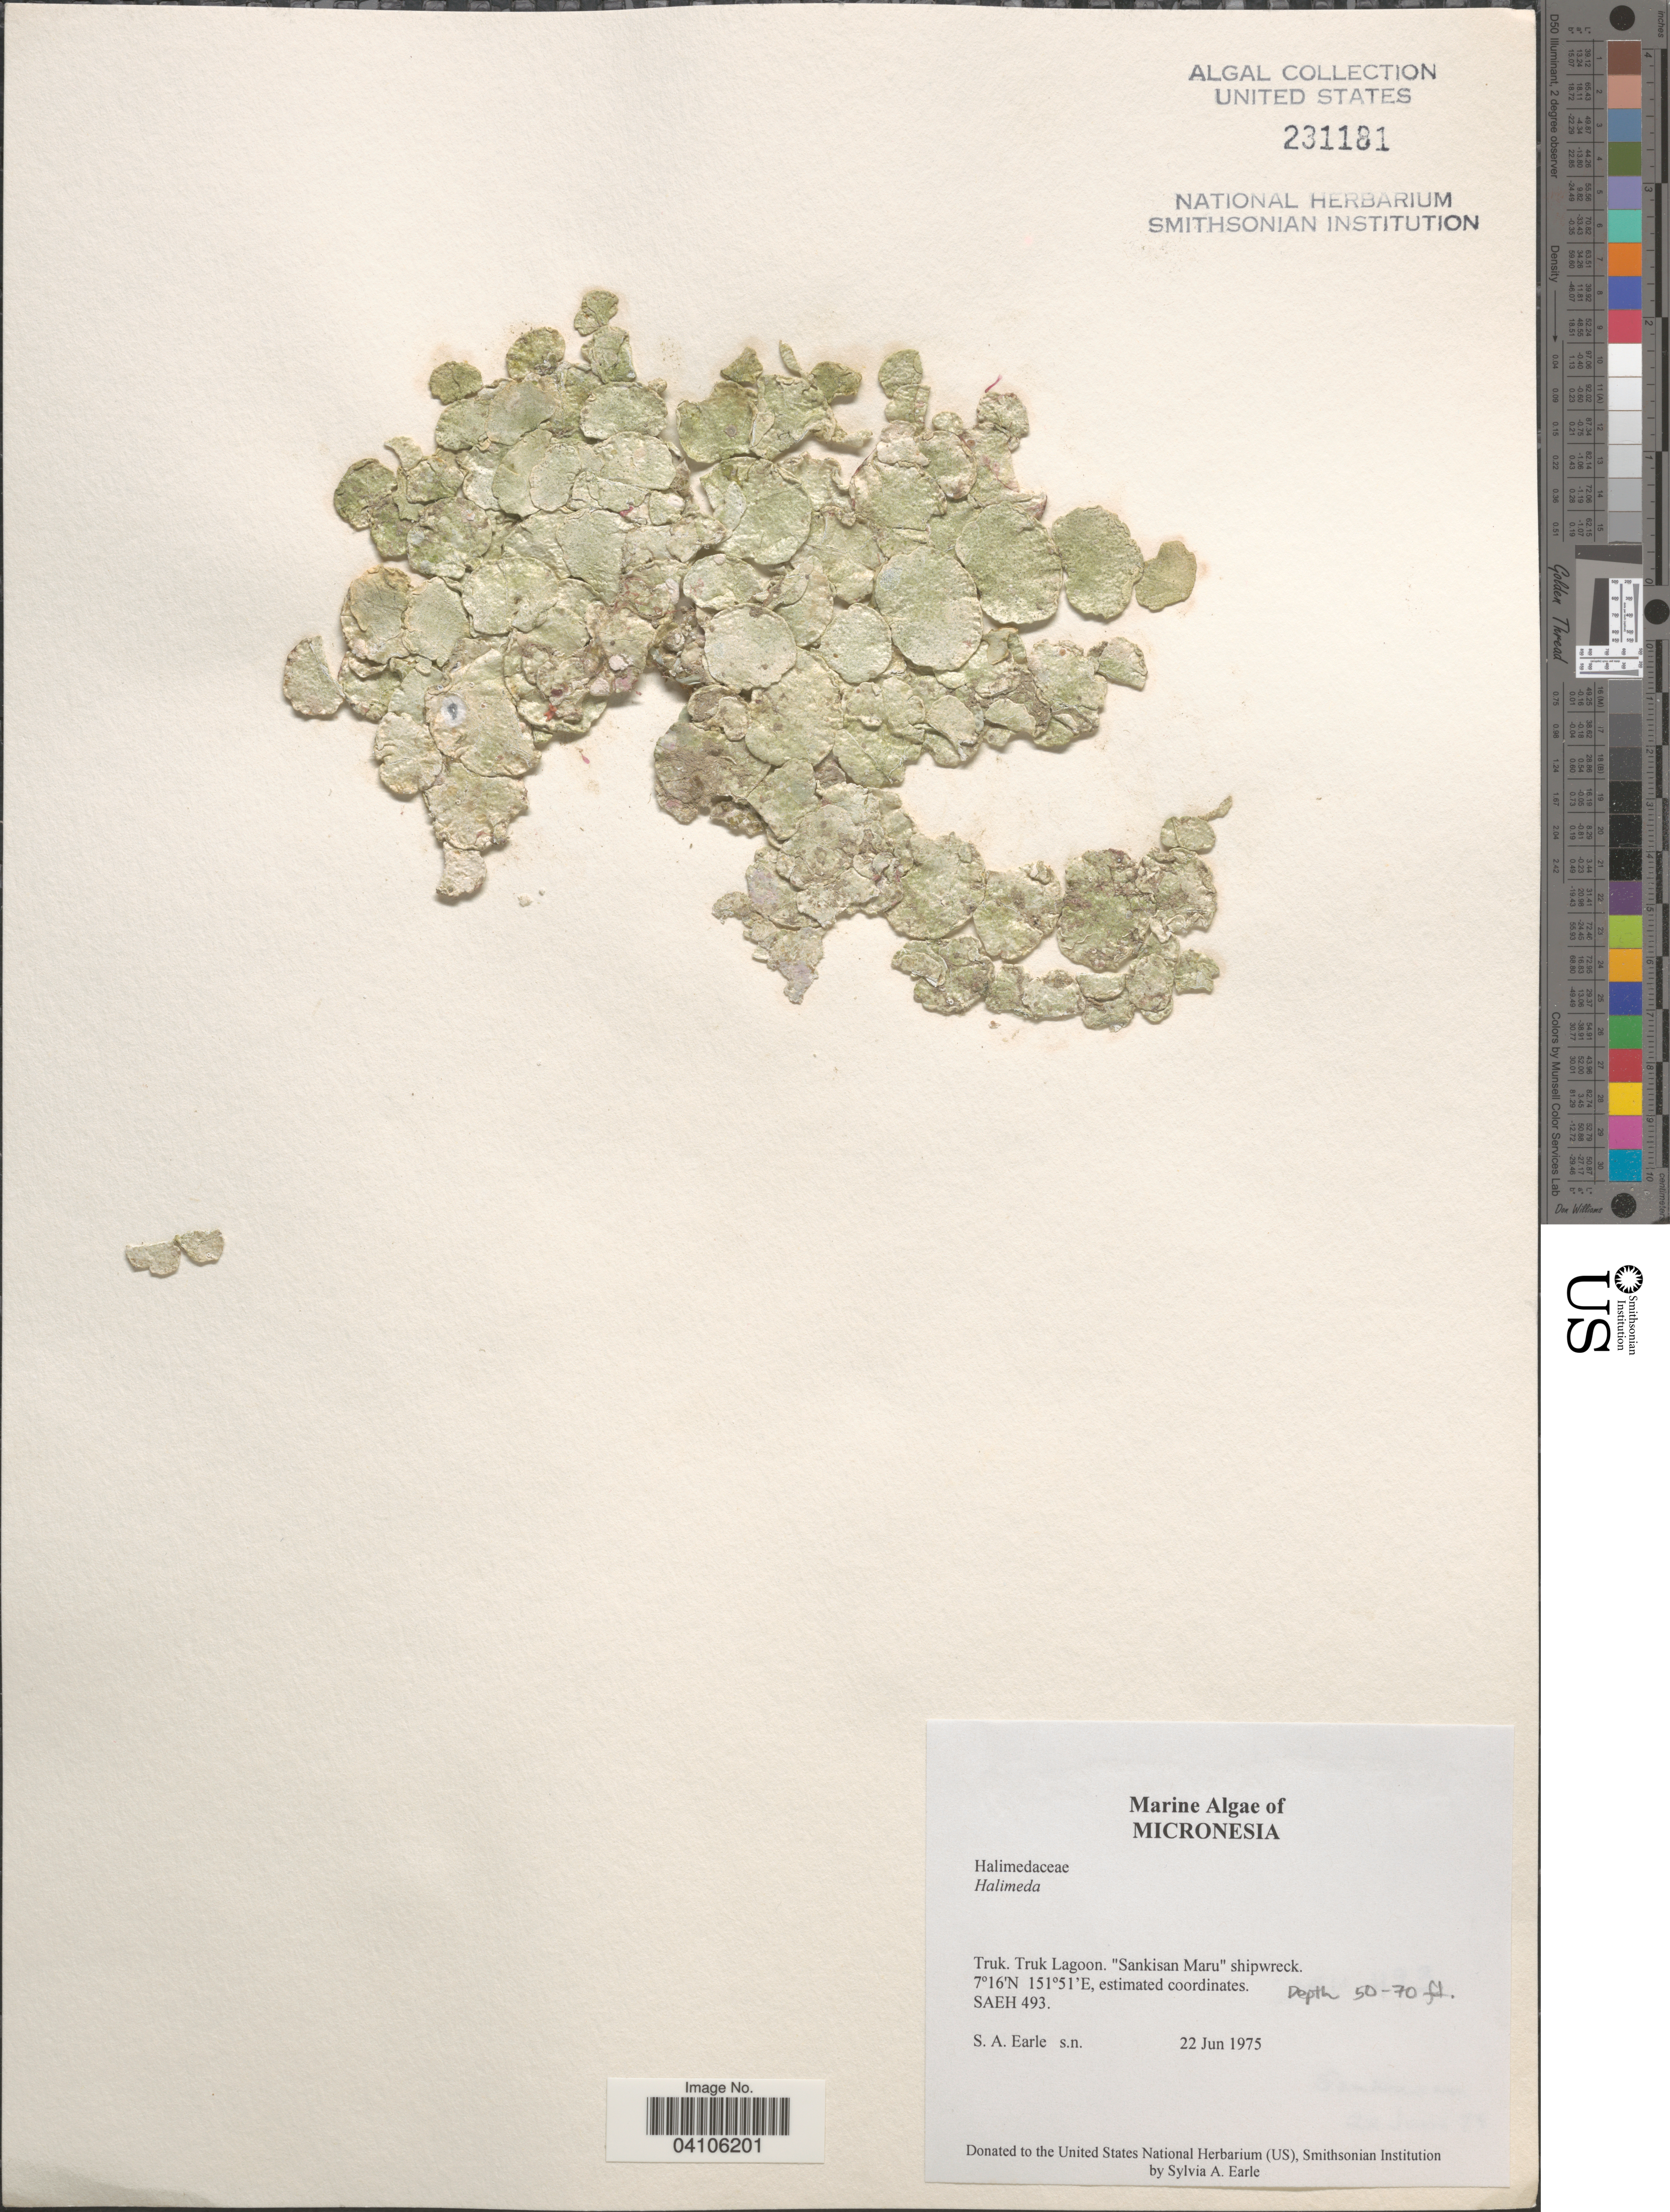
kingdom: Plantae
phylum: Chlorophyta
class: Ulvophyceae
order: Bryopsidales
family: Halimedaceae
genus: Halimeda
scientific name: Halimeda sp.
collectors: S. A. Earle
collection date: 1975-06-22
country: Micronesia, Federated States of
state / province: Truk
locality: Truk Lagoon. "Sankisan Maru" shipwreck. SAEH 493.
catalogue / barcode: US 231181